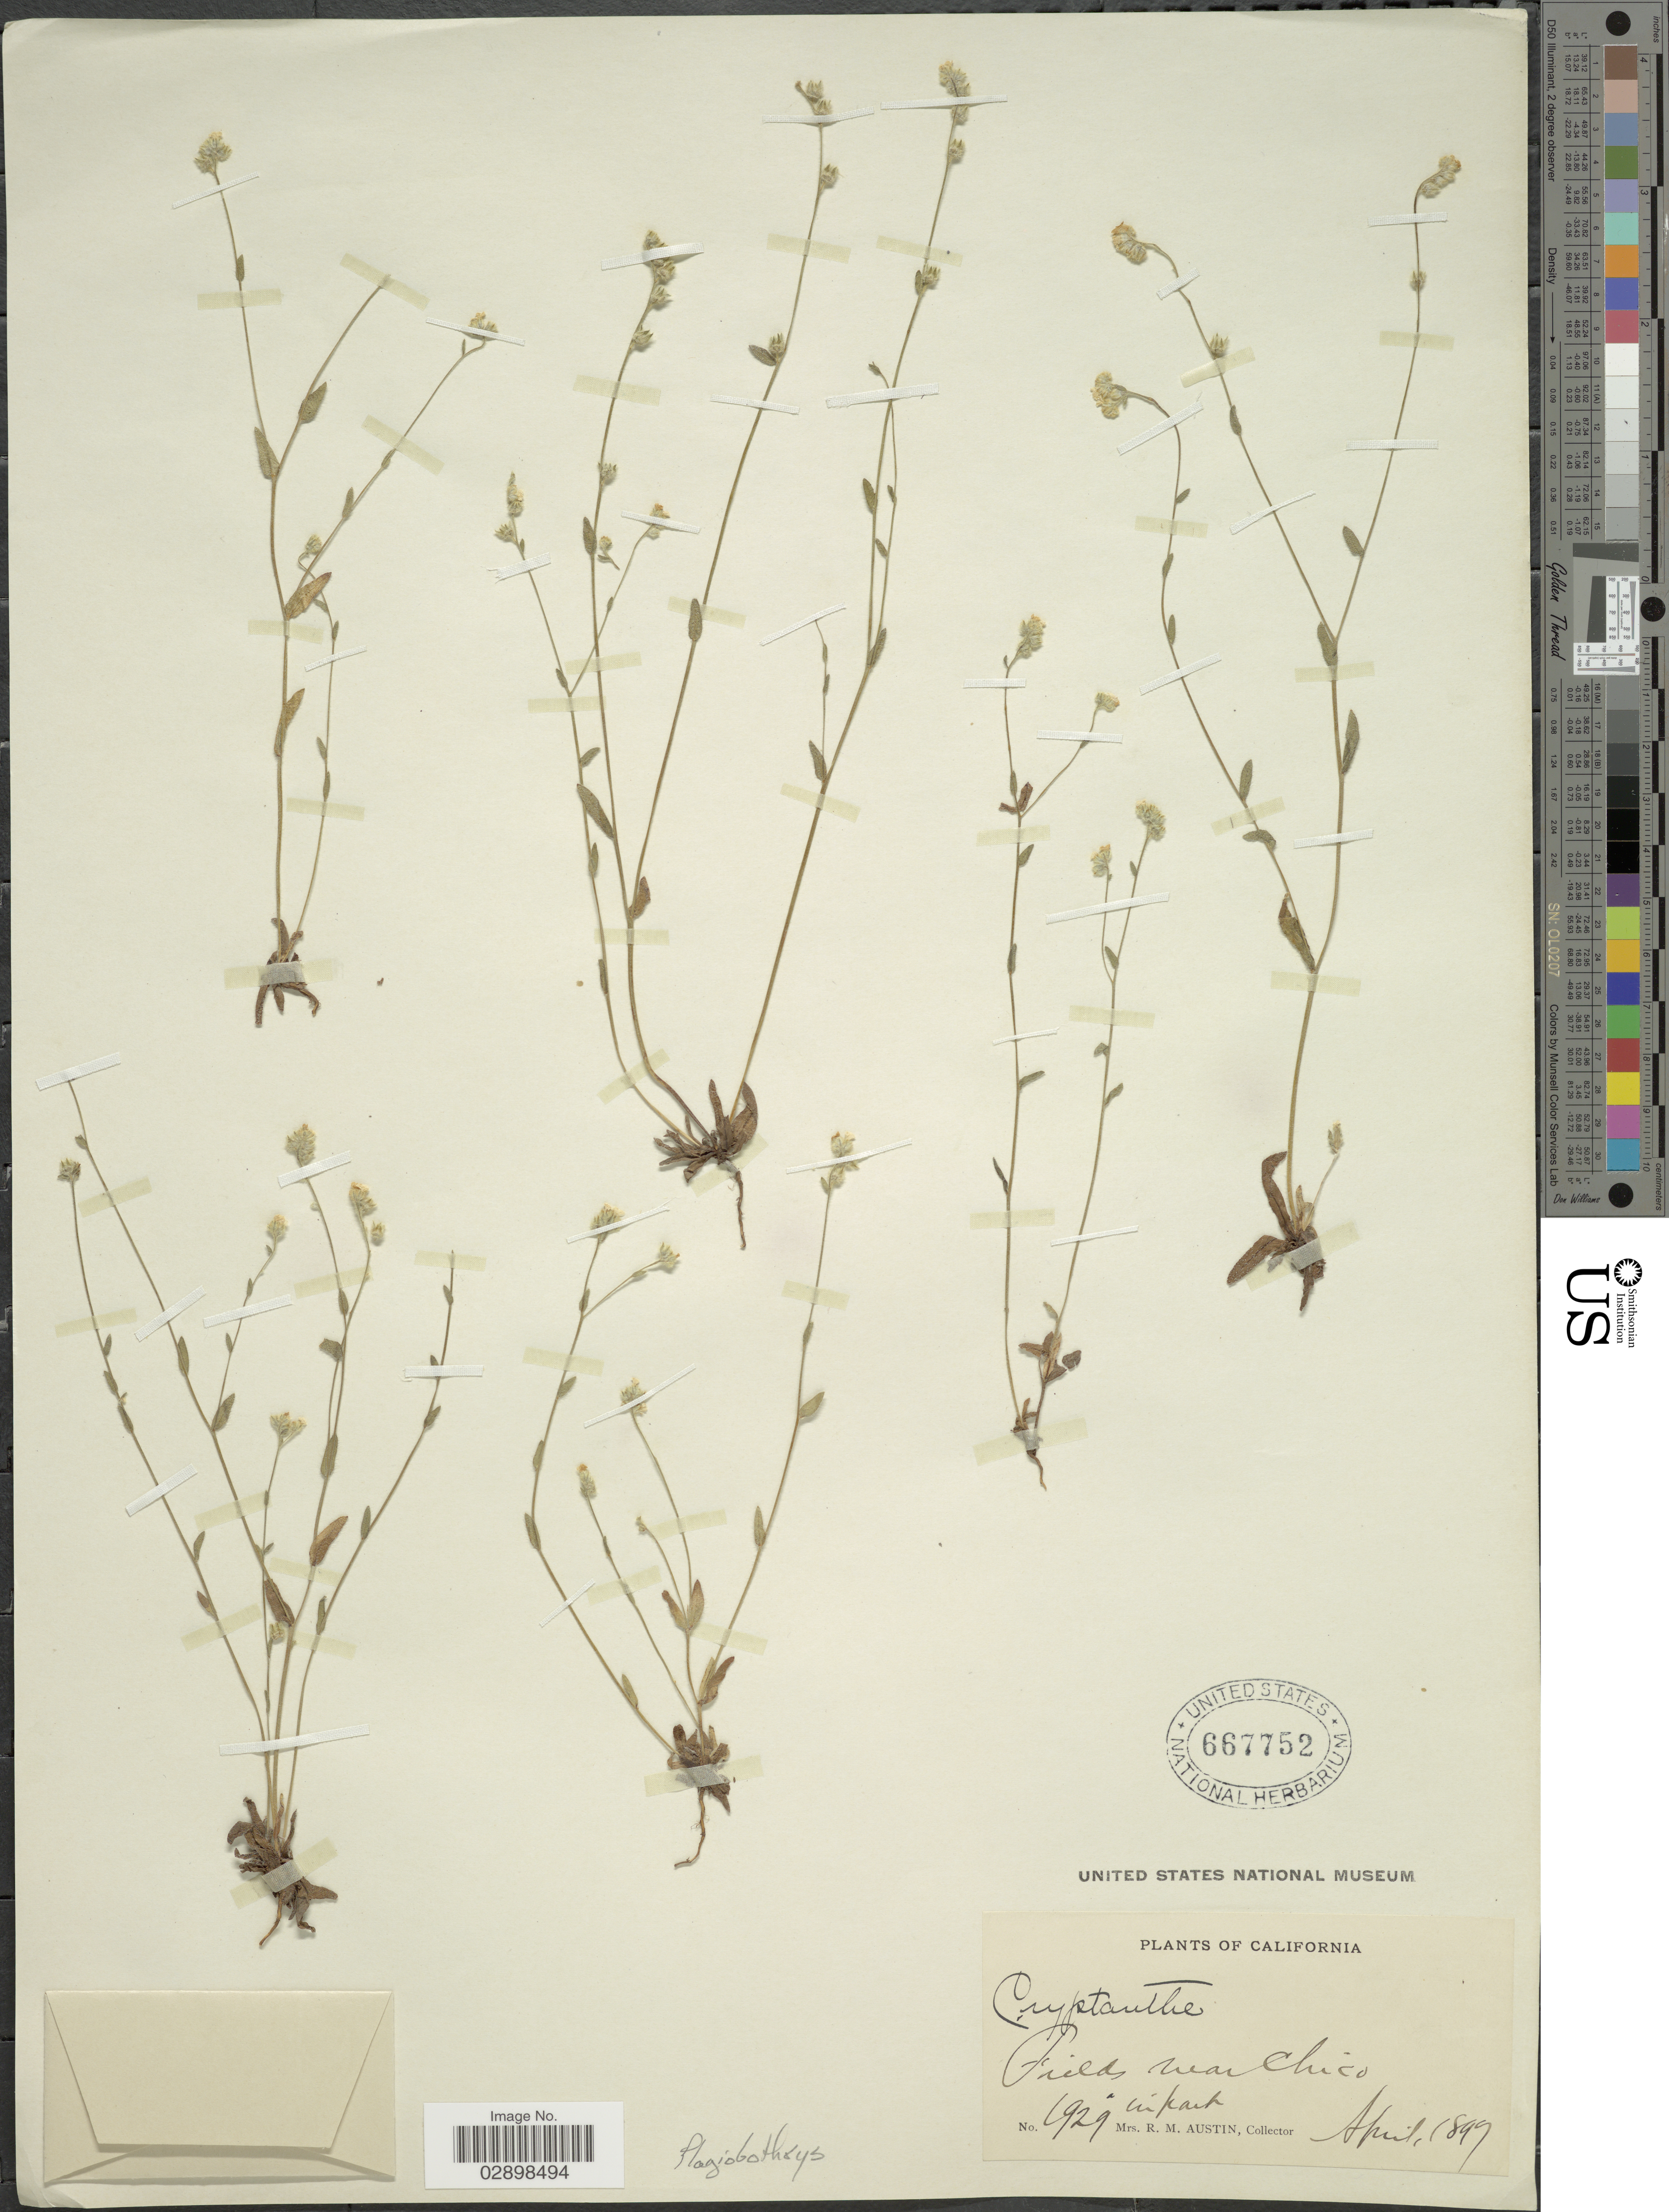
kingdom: Plantae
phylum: Tracheophyta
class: Magnoliopsida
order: Boraginales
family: Boraginaceae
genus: Cryptantha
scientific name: Cryptantha sp.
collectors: R. Austin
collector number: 1929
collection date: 1899-04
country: United States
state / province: California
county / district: Butte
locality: Fields near Chico.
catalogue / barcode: US 667752